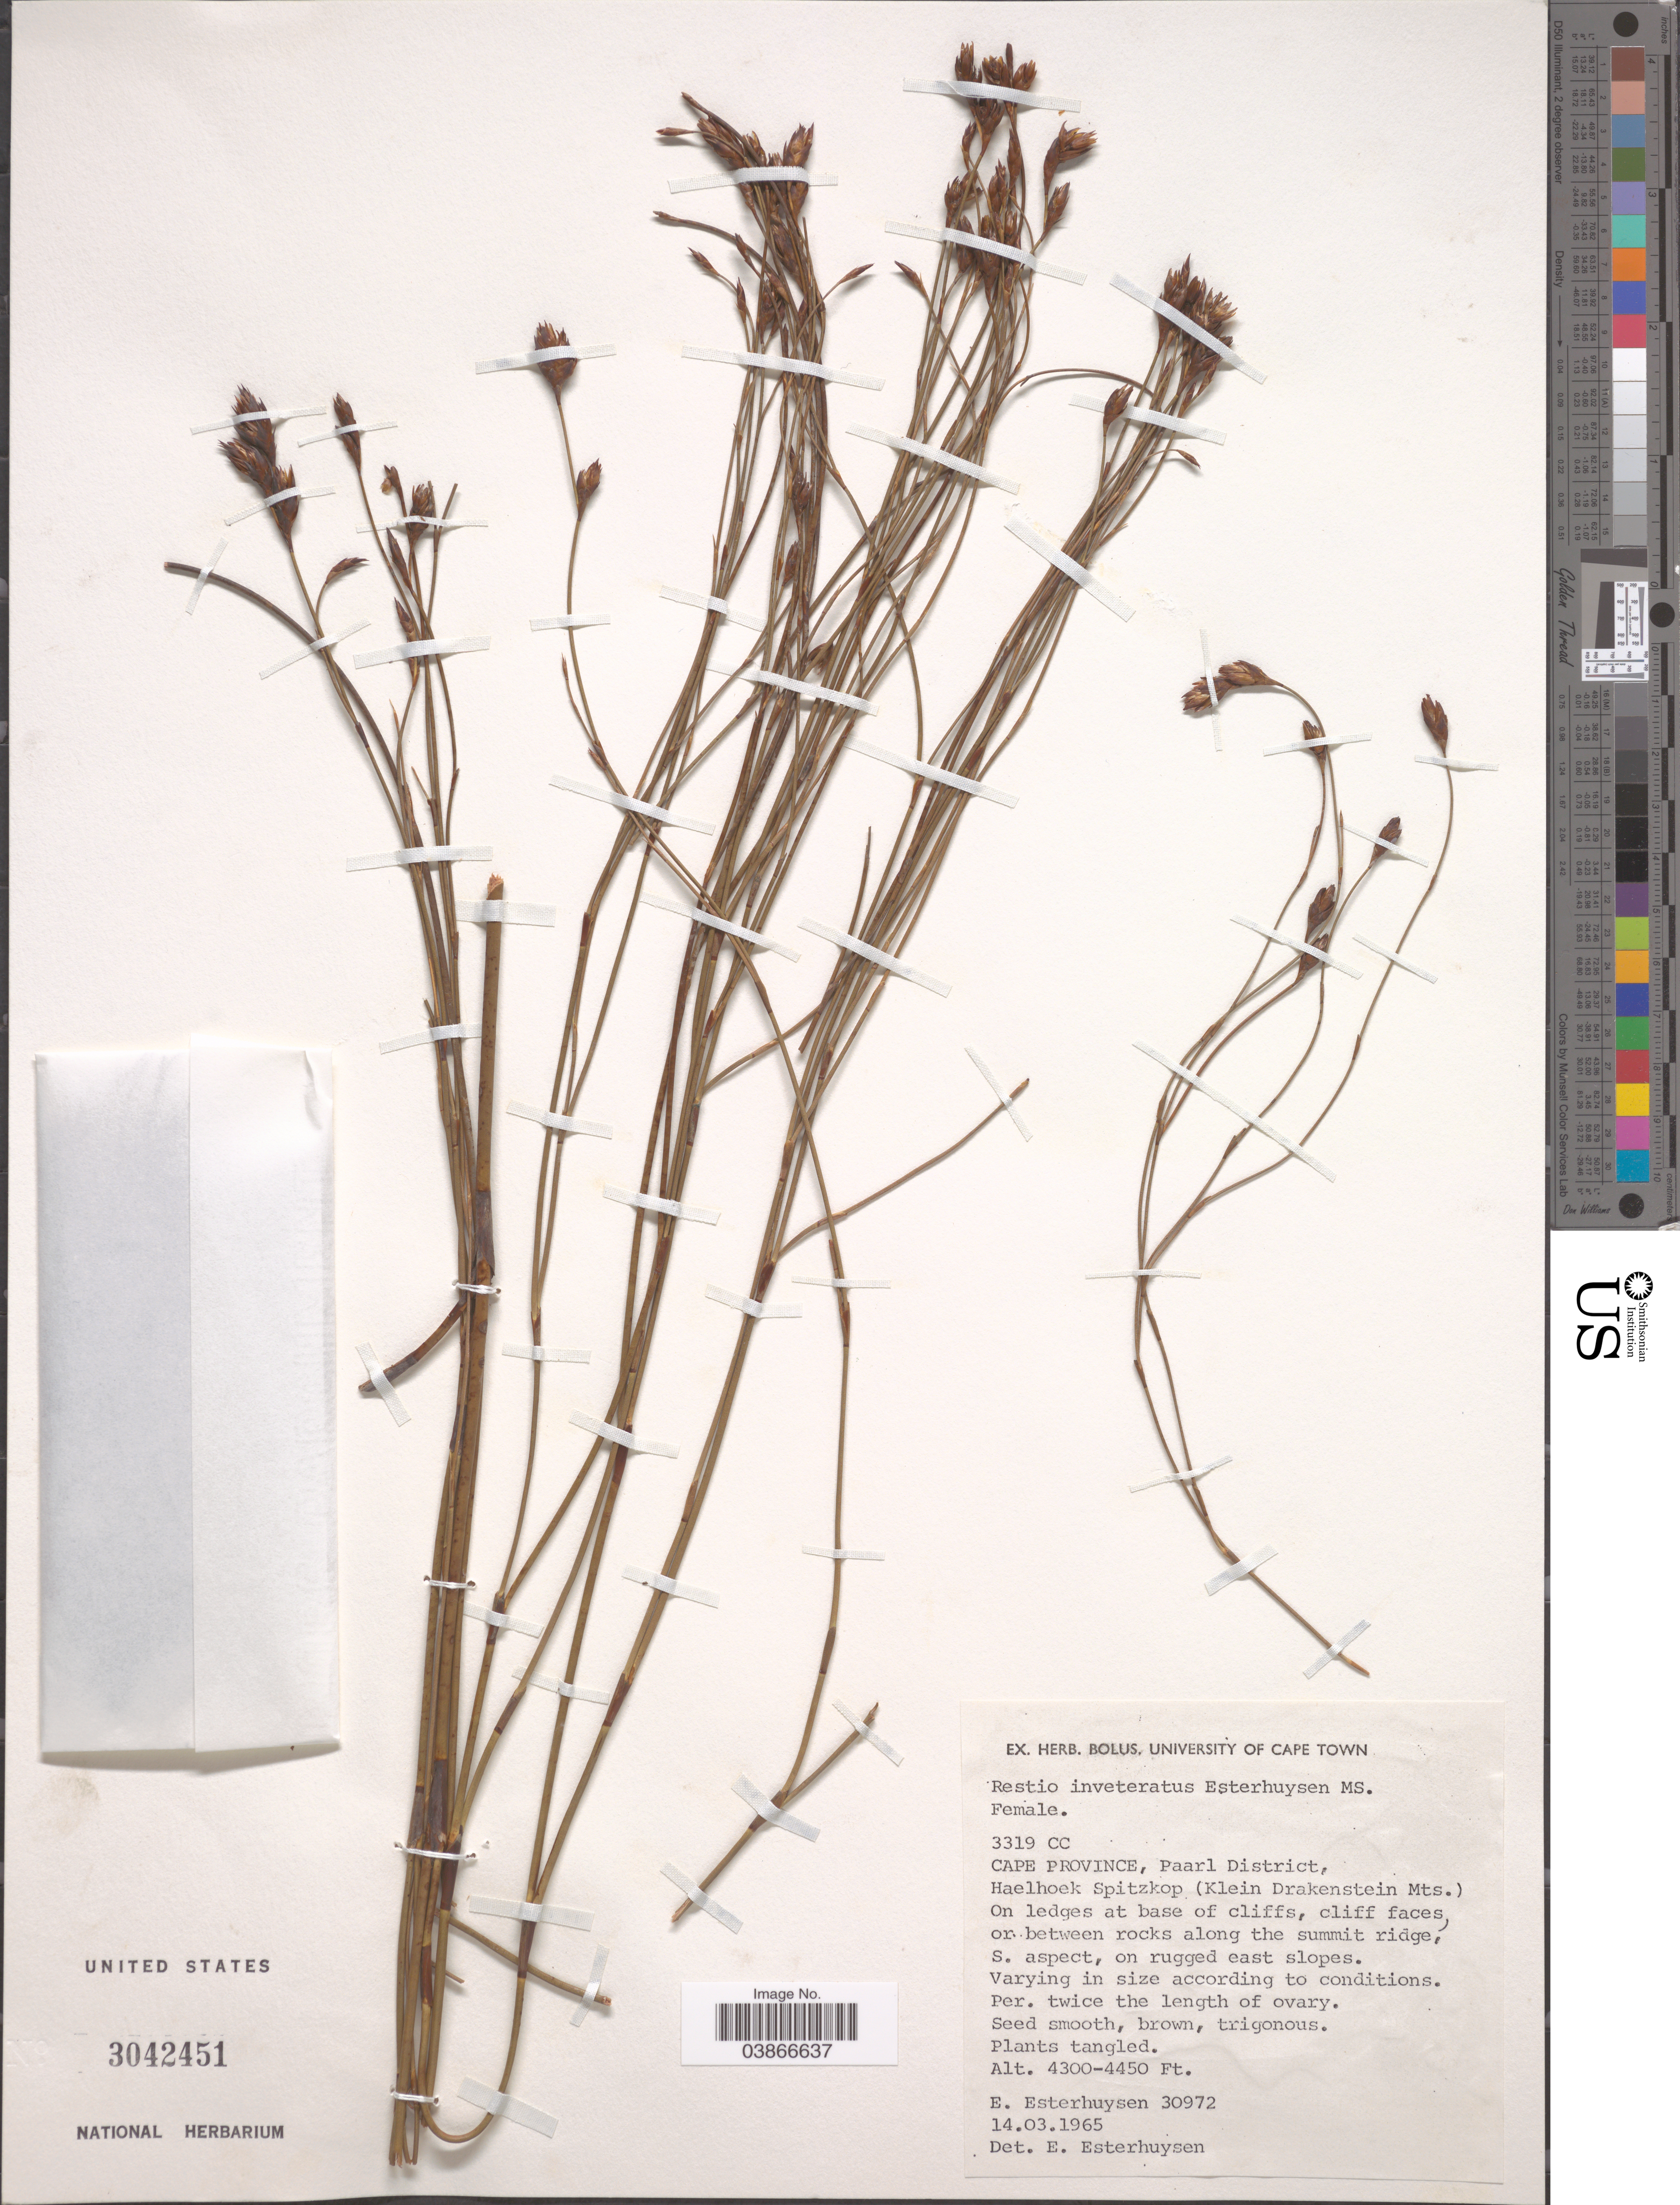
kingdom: Plantae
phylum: Tracheophyta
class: Liliopsida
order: Poales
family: Restionaceae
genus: Restio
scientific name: Restio inveteratus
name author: Esterh.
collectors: E. E. Esterhuysen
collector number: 30972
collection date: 1965-03-14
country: South Africa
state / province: Western Cape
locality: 3319CC. Paarl District. Haelhoek Spitzkop (Klein Drakenstein Mts.)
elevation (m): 1311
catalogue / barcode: US 3042451